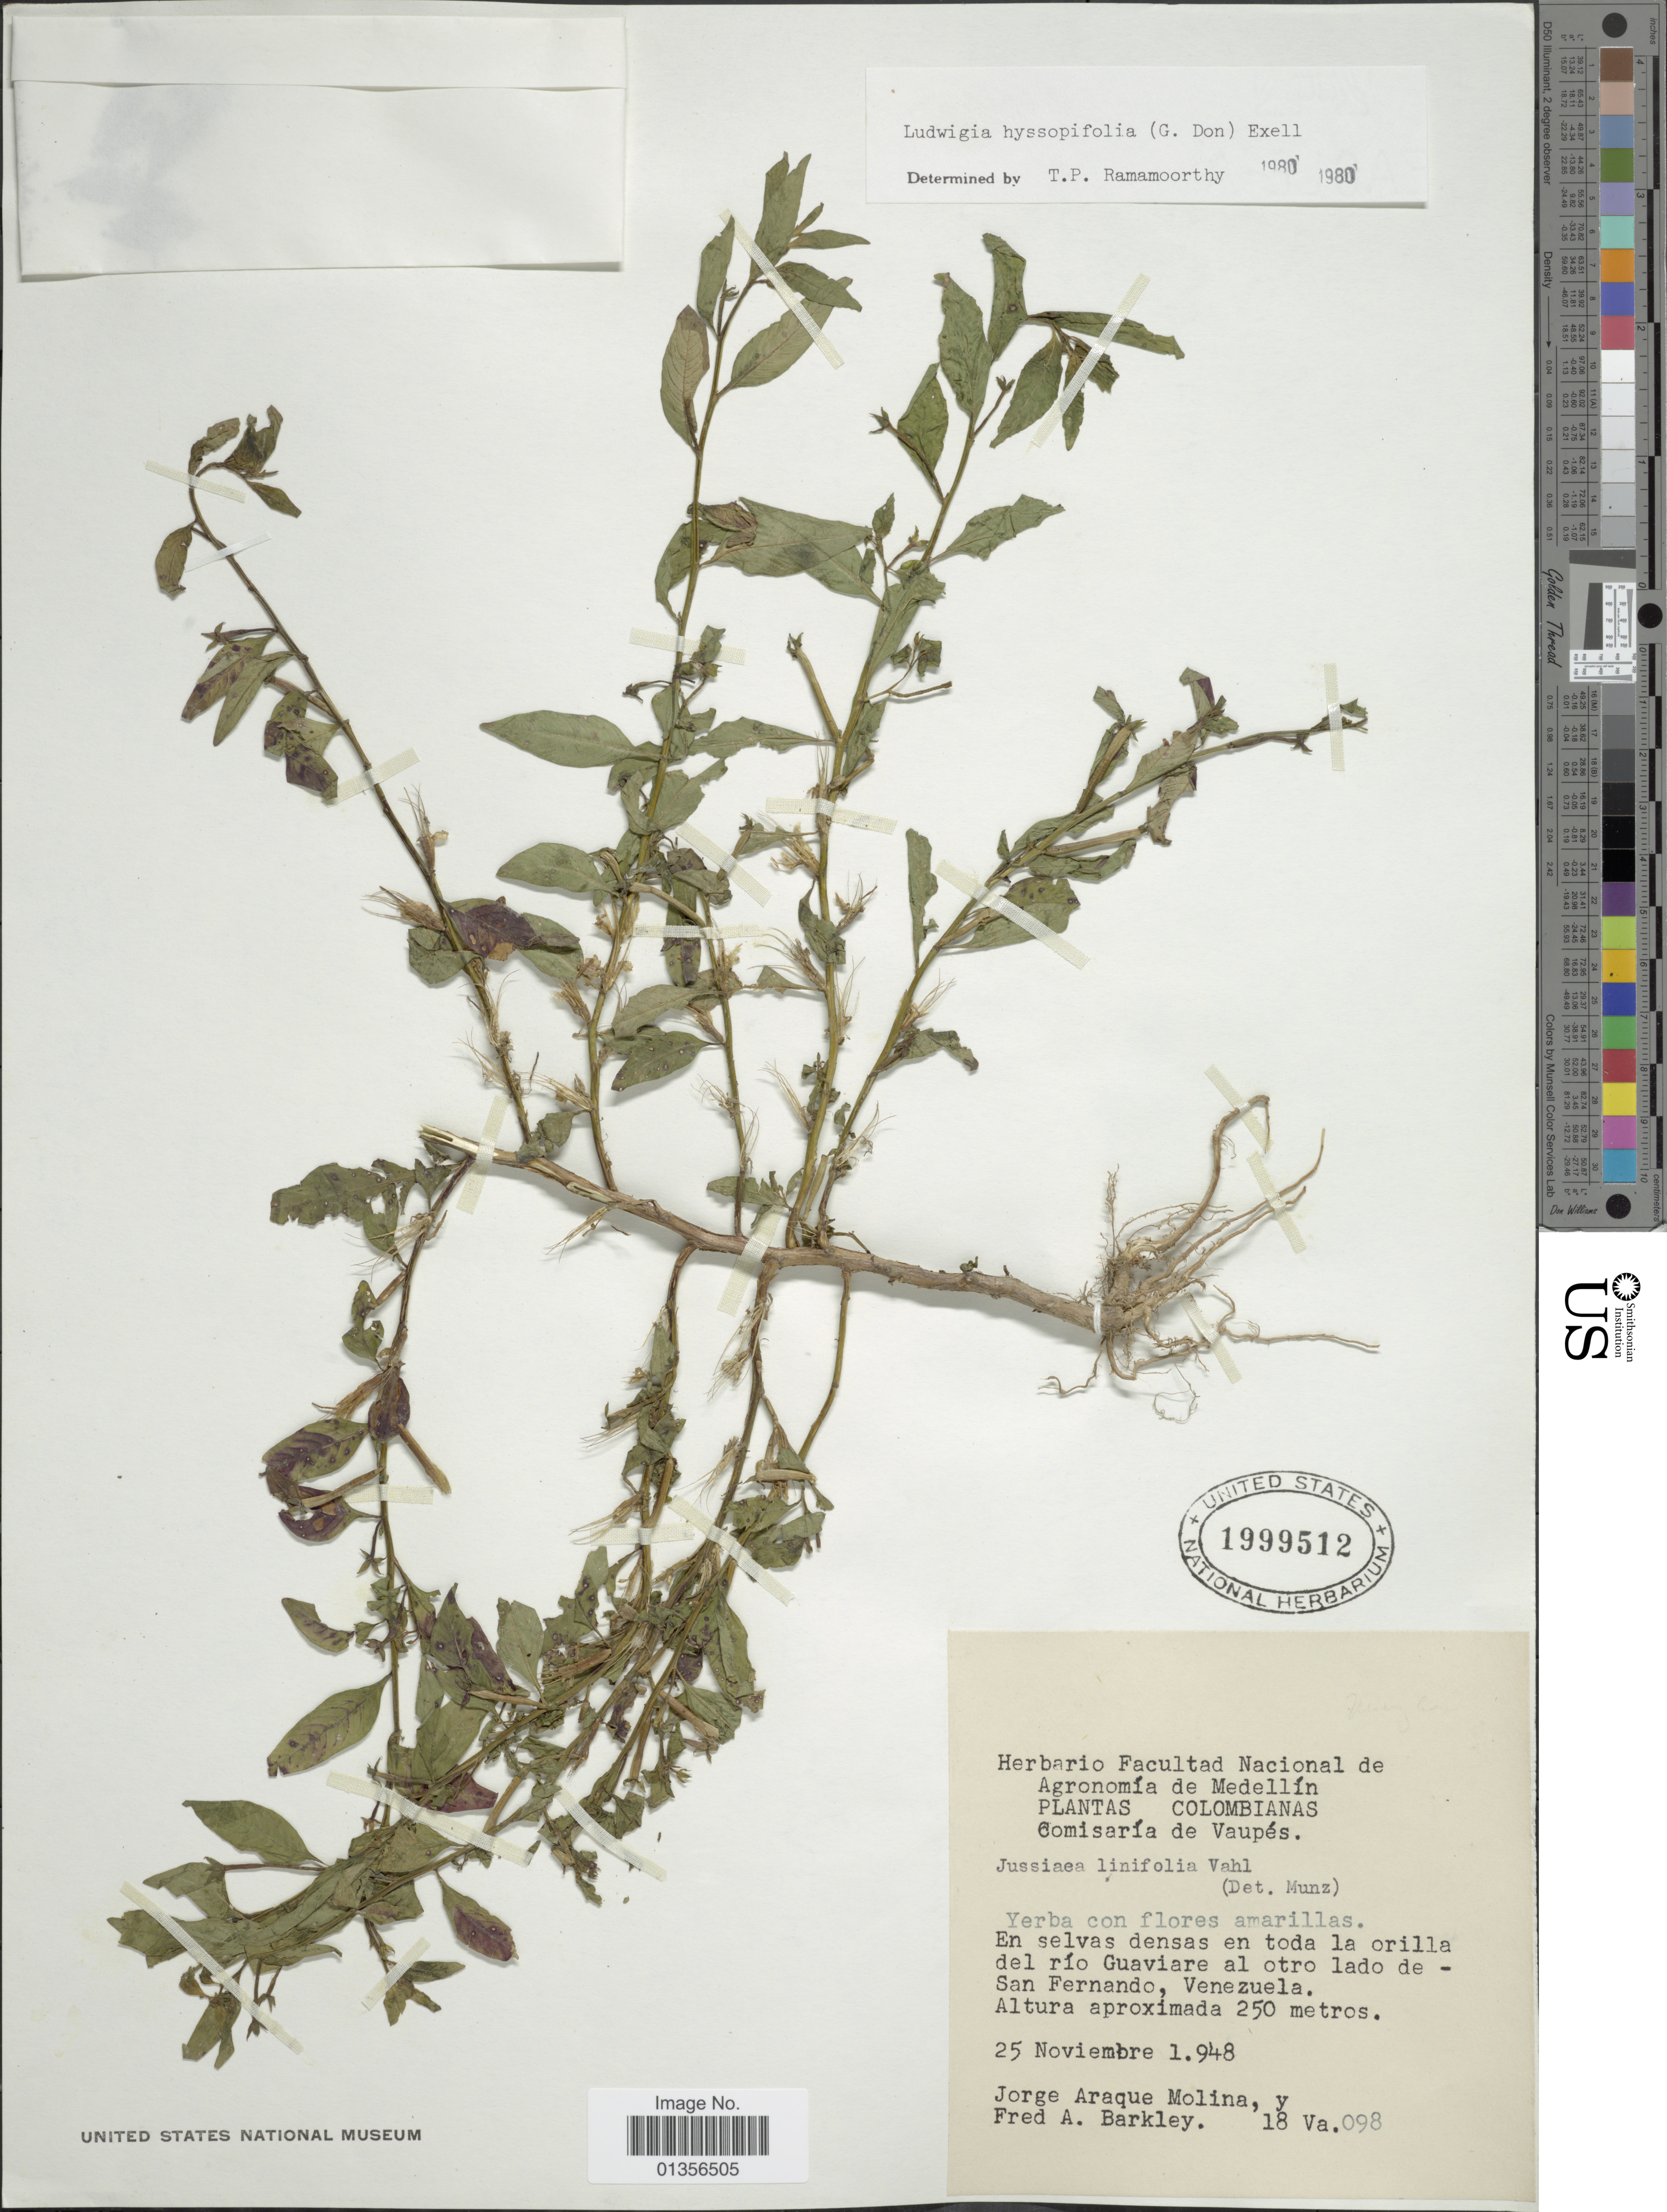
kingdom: Plantae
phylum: Tracheophyta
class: Magnoliopsida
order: Myrtales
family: Onagraceae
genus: Ludwigia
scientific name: Ludwigia hyssopifolia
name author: (G. Don) Exell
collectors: J. A. Molina & F. A. Barkley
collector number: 18Va098*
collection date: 1948-11-25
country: Colombia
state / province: Vaupés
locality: En selvas densas en toda la orilla del río Guaviare al otro lado de San Fernando, Venezuela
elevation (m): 250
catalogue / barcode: US 1999512